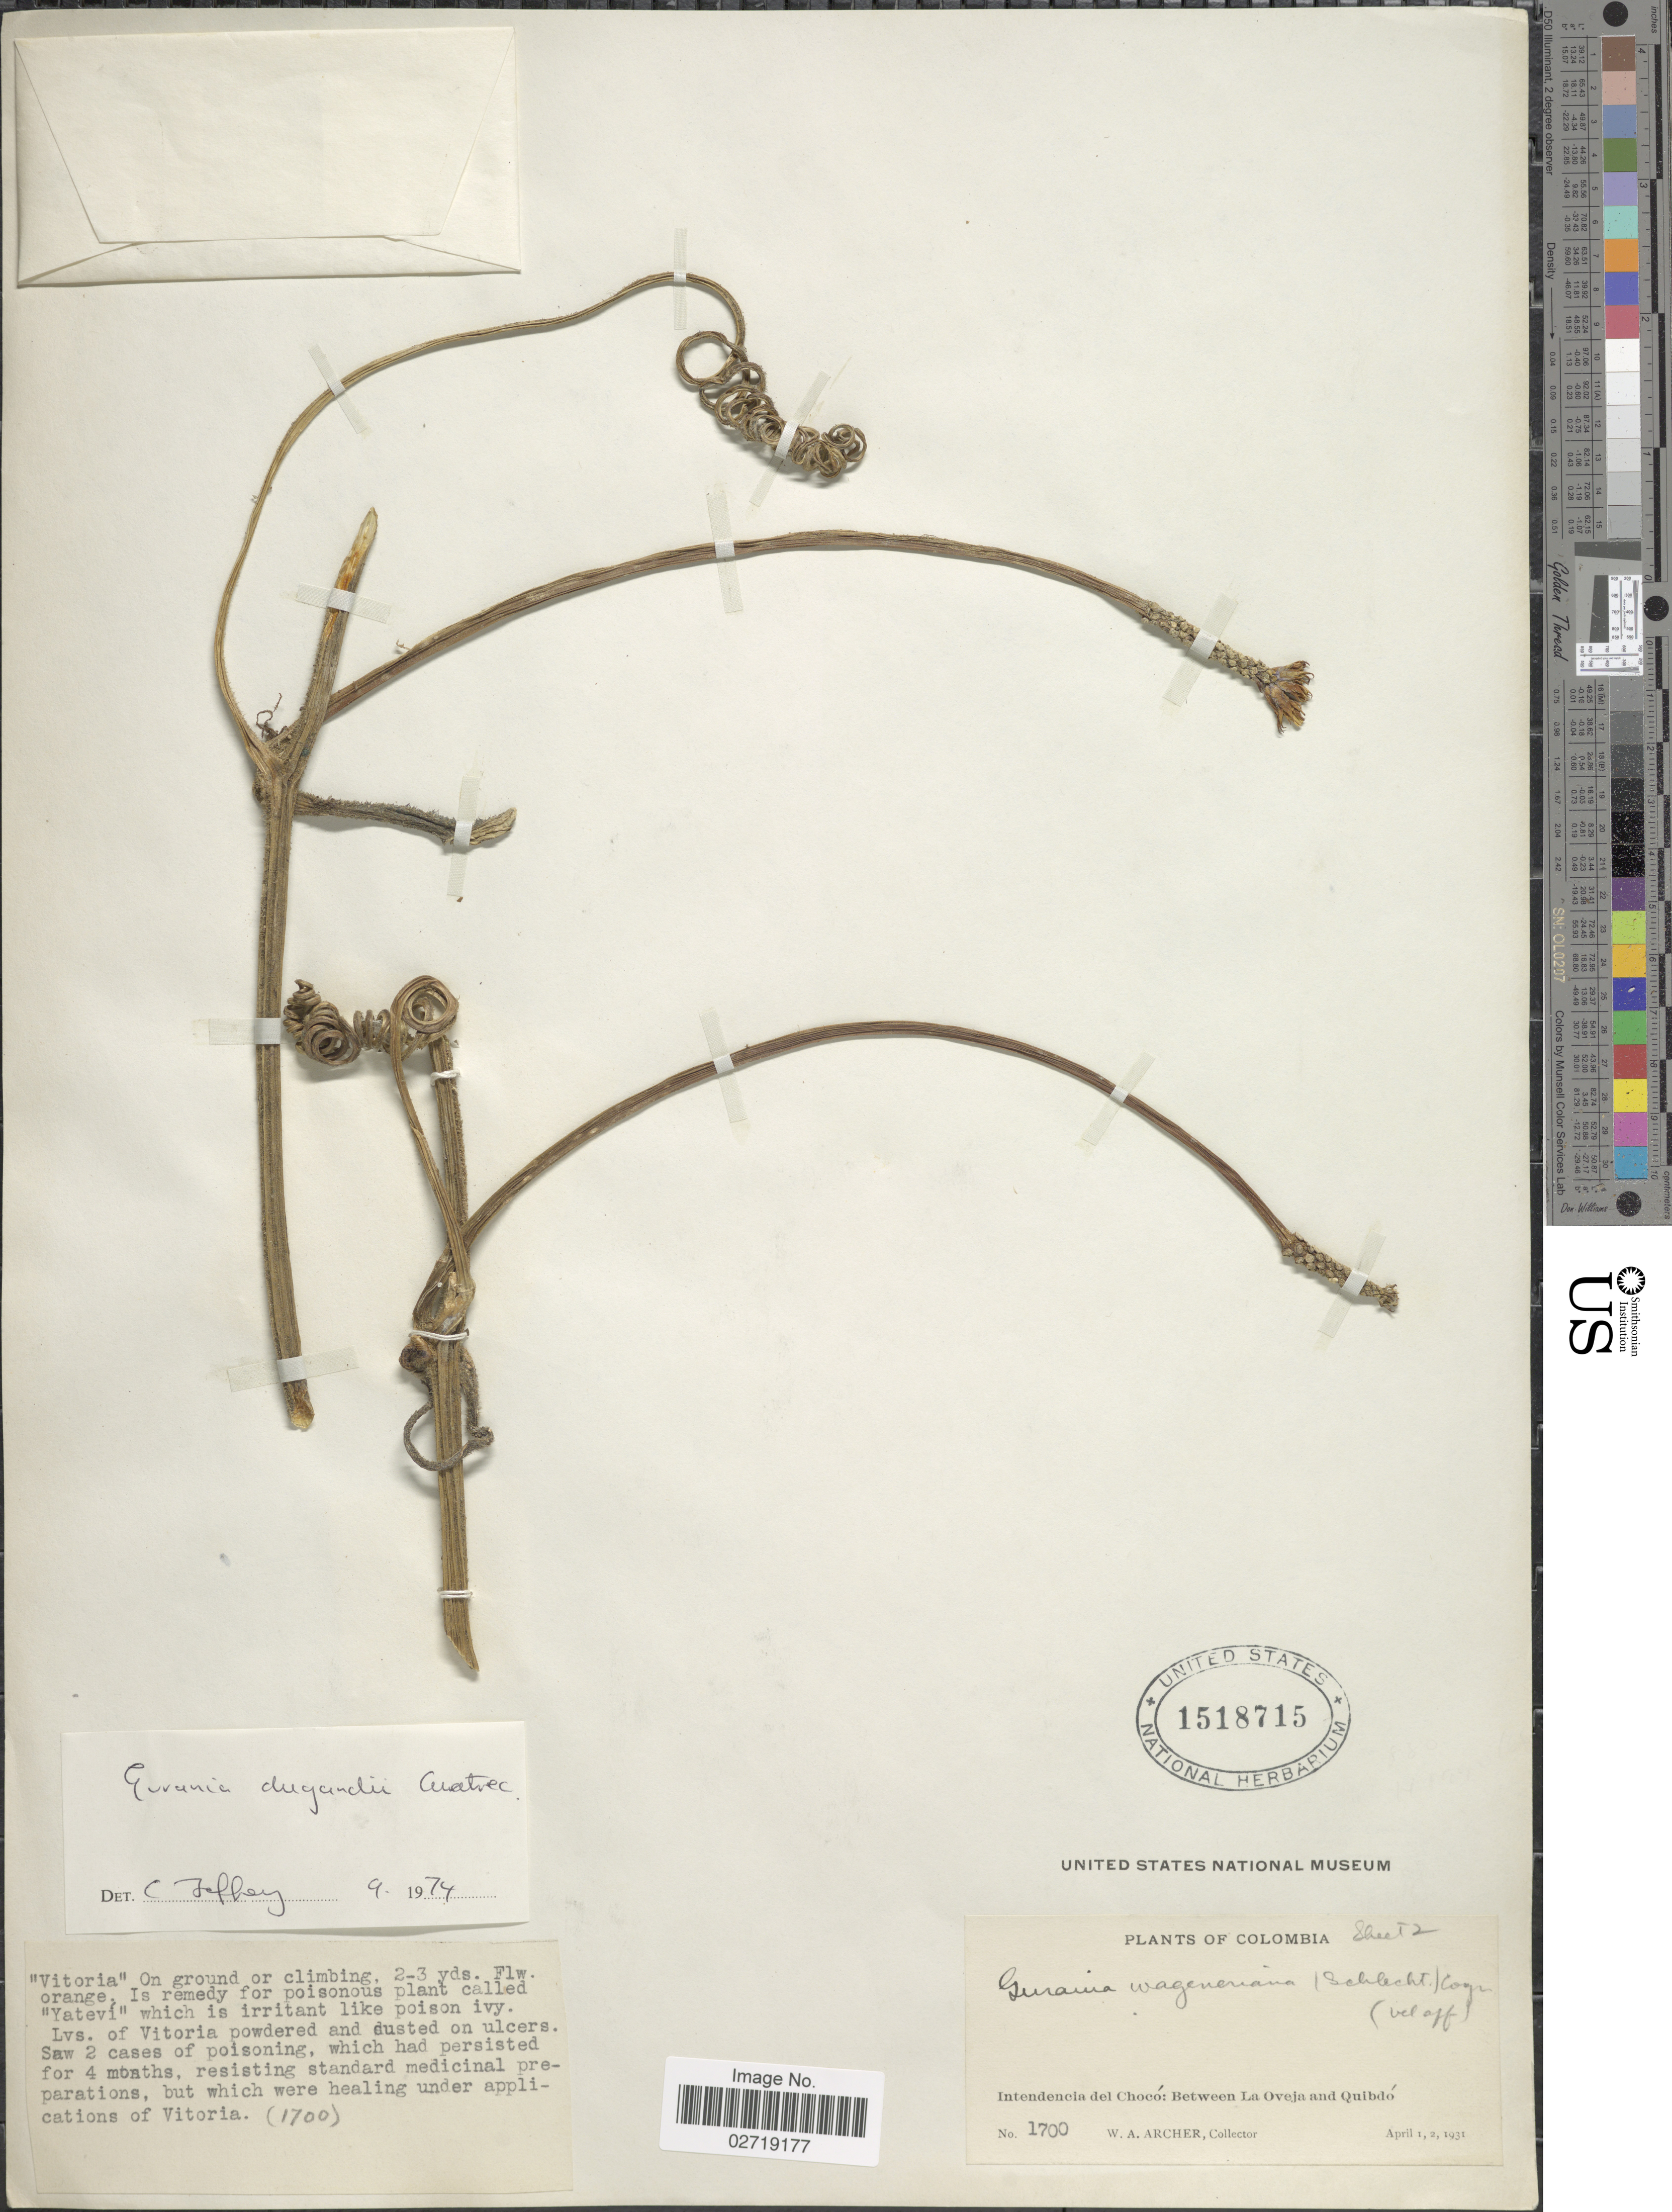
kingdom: Plantae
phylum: Tracheophyta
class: Magnoliopsida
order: Cucurbitales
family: Cucurbitaceae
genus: Gurania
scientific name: Gurania dugandii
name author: Cuatrec.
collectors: W. A. Archer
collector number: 1700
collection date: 1931-04-01/1931-04-02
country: Colombia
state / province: Chocó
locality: Between La Oveja and Quibdo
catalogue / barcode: US 1518715